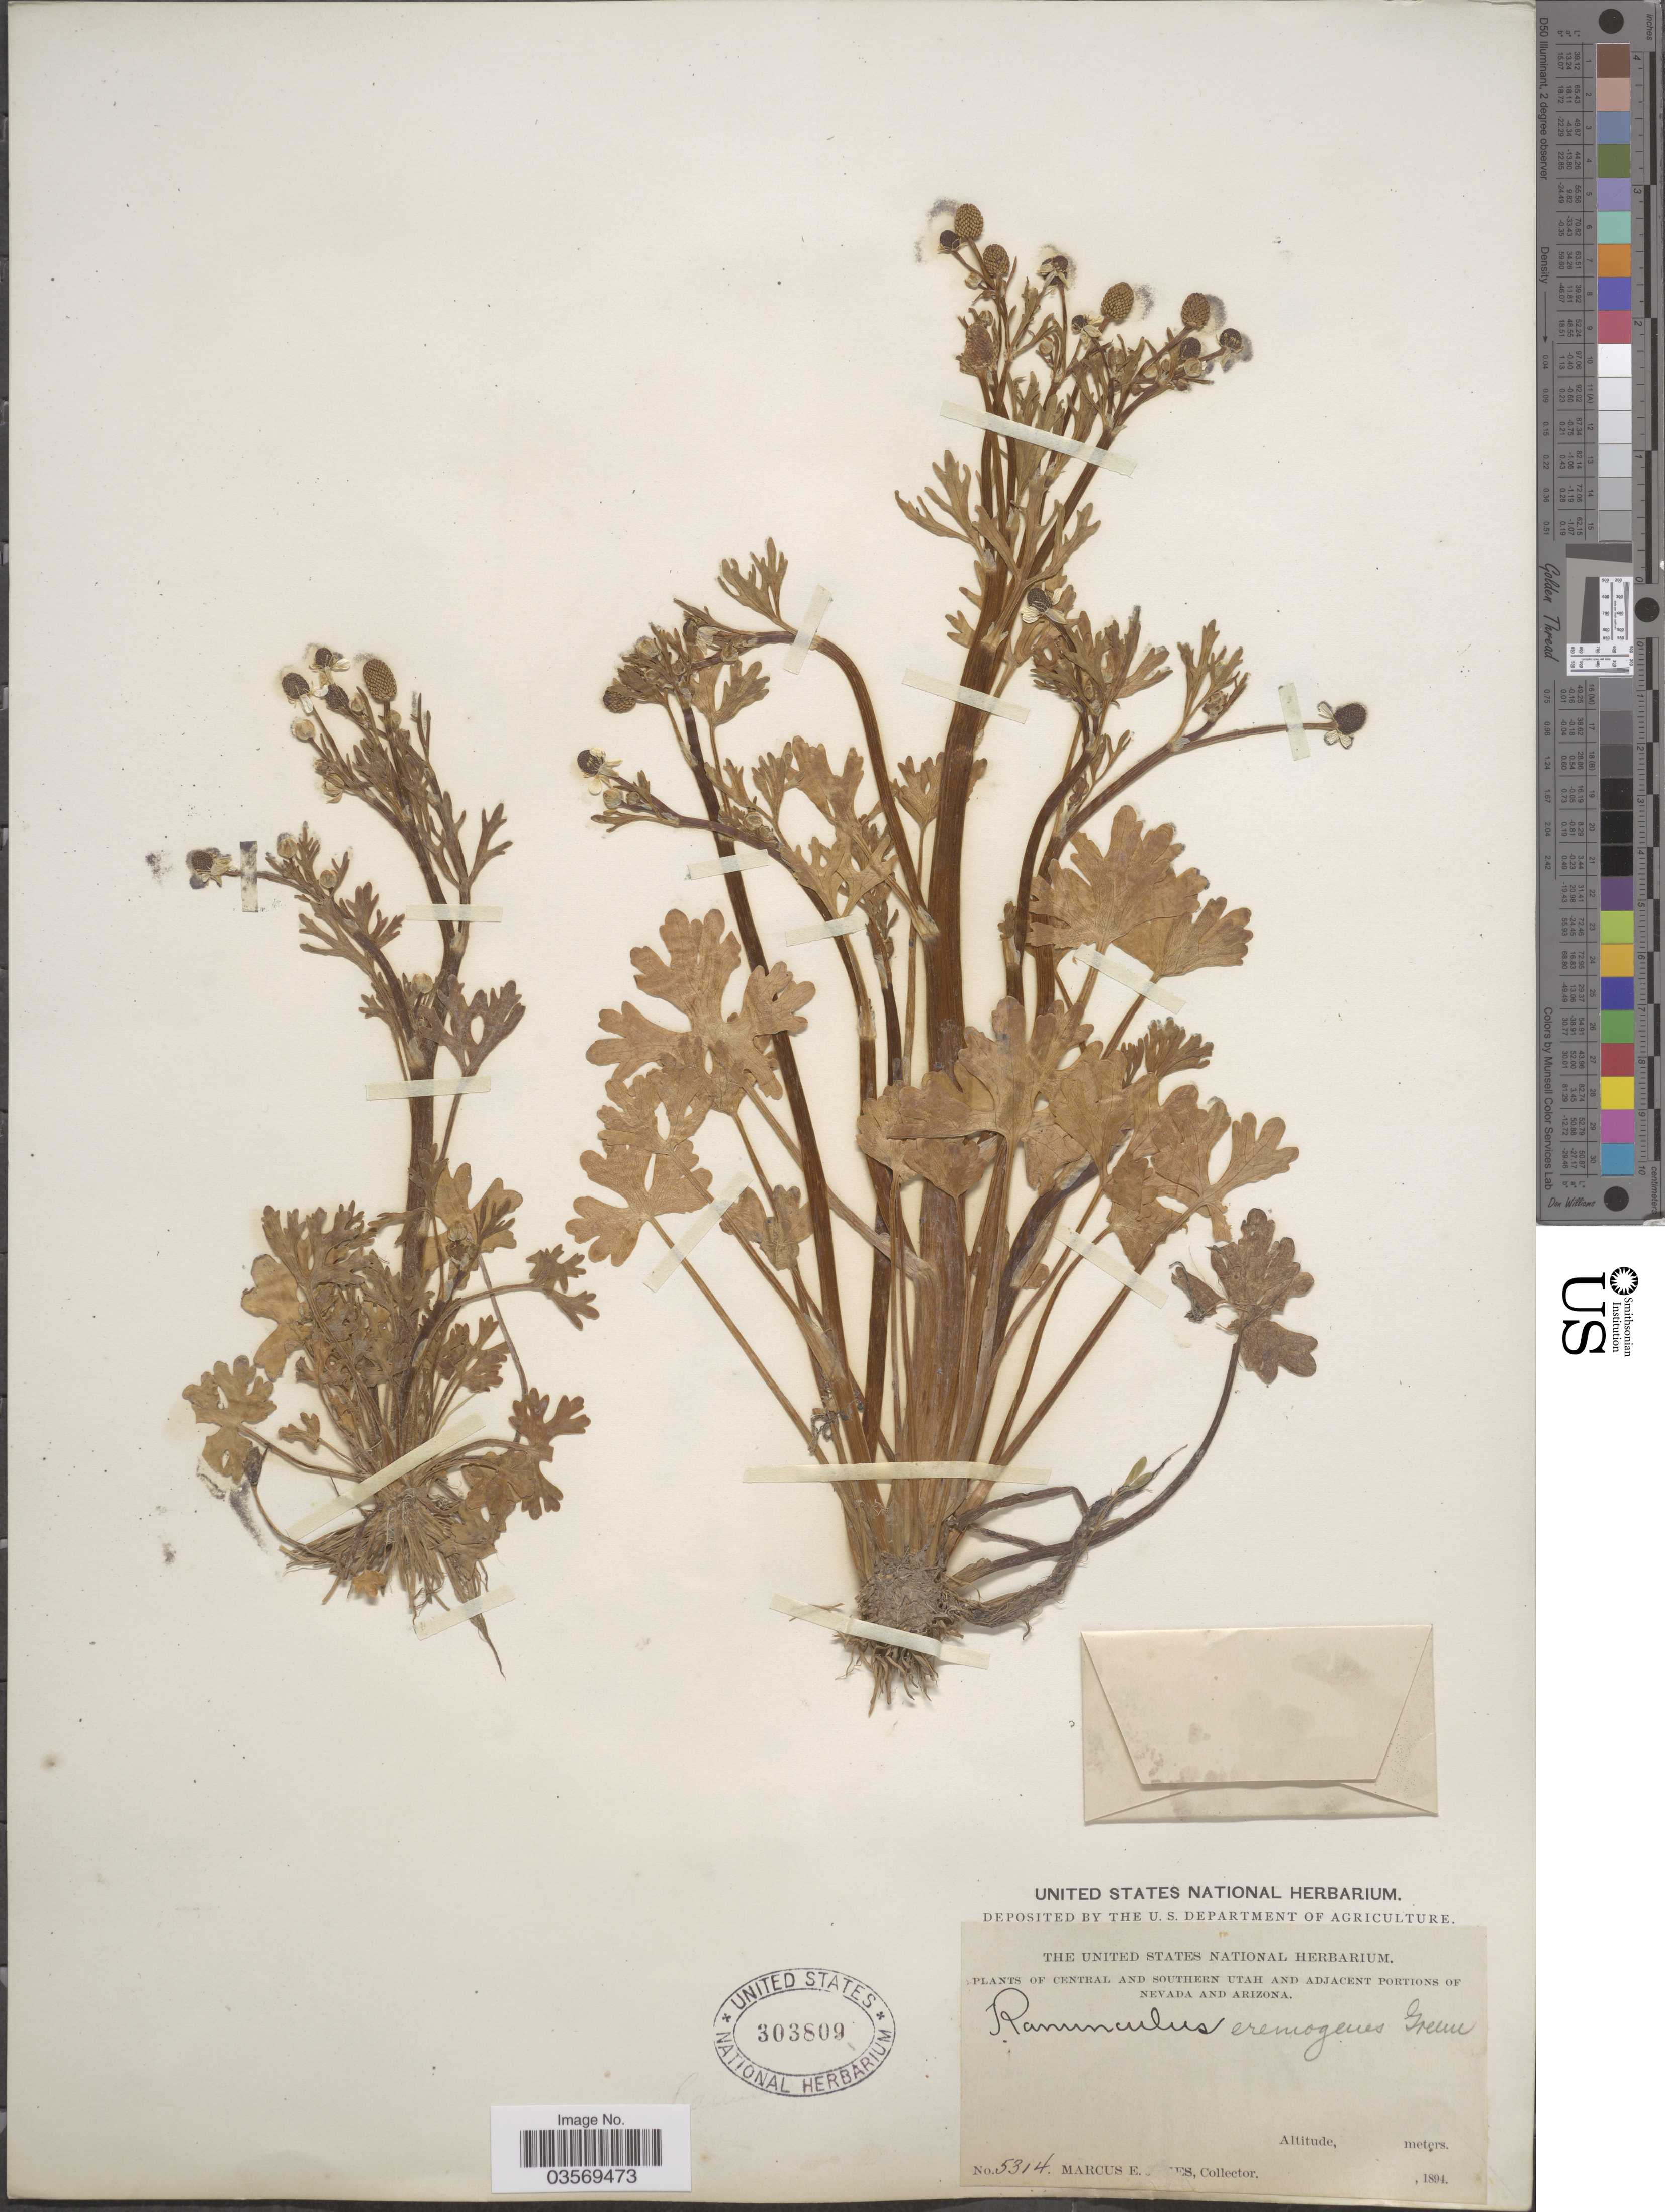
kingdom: Plantae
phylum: Tracheophyta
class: Magnoliopsida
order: Ranunculales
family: Ranunculaceae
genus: Ranunculus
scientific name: Ranunculus sceleratus var. multifidus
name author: Nutt.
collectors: M. E. Jones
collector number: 5314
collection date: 1894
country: United States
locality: Central and southern Utah and adjacent portions of Nevada and Arizona.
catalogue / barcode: US 303809